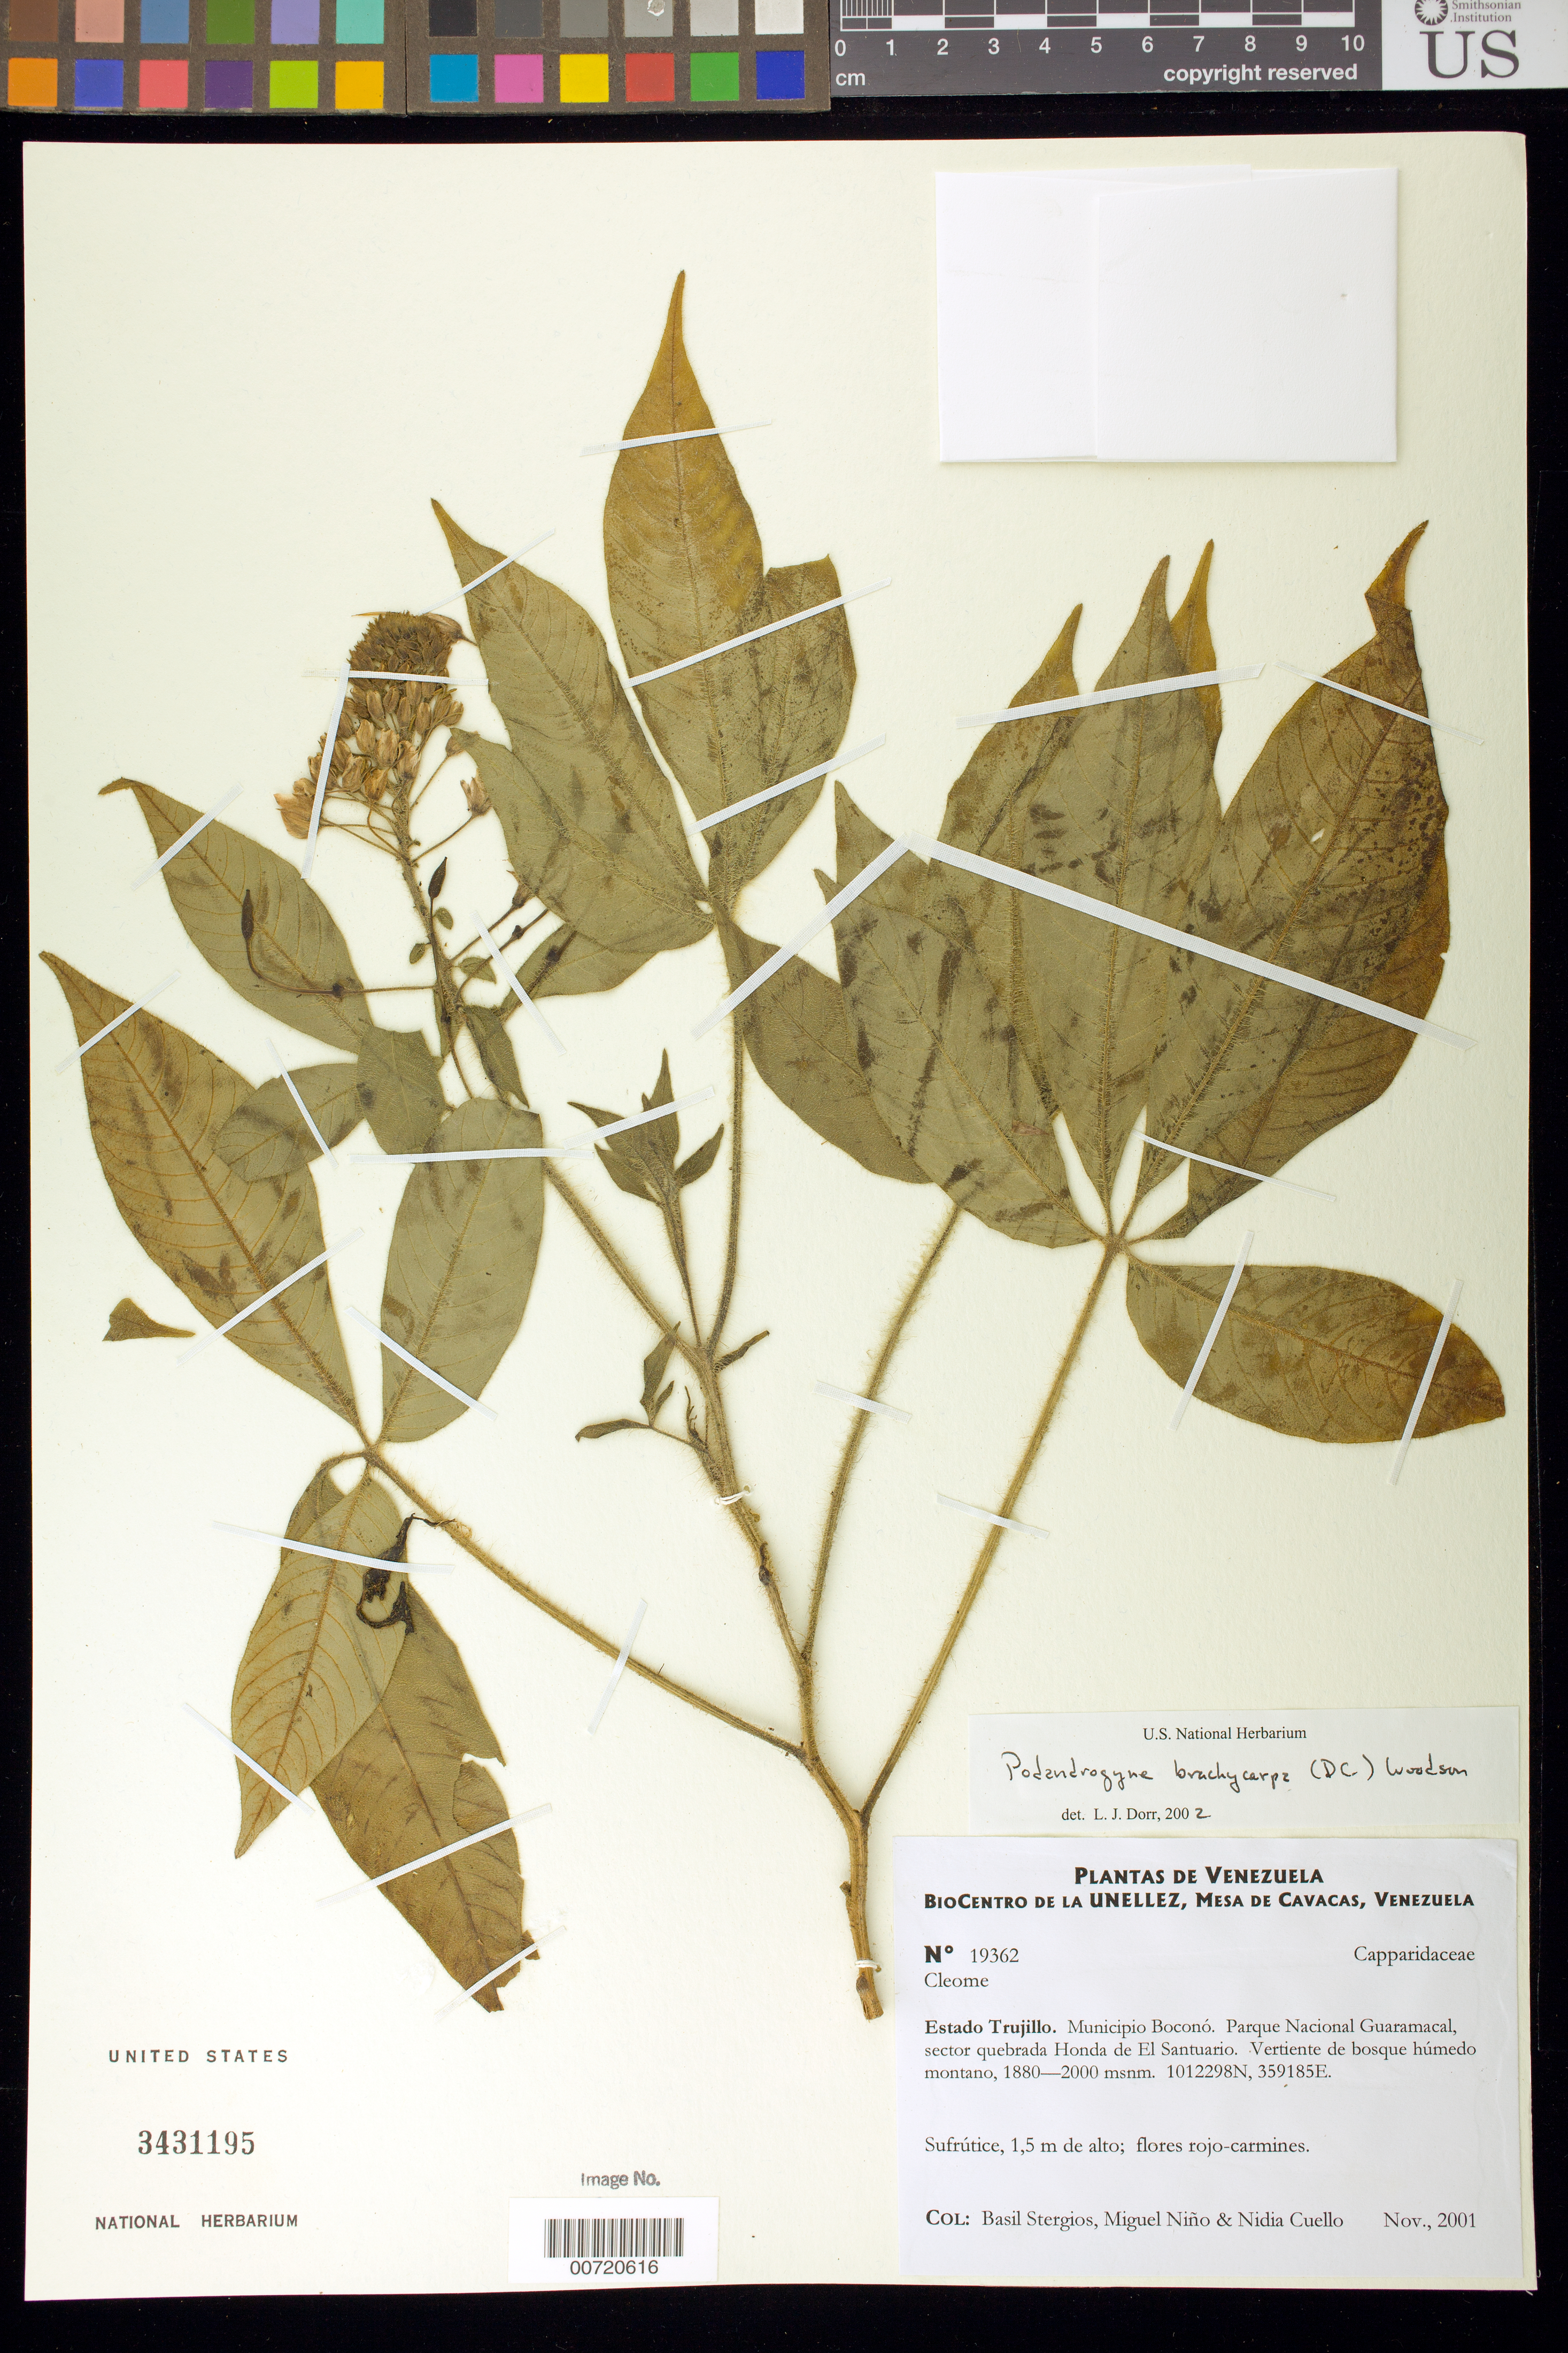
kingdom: Plantae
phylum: Tracheophyta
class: Magnoliopsida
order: Brassicales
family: Cleomaceae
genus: Podandrogyne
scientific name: Podandrogyne brachycarpa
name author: (DC.) Woodson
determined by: Dorr, L. J., (BOT), Smithsonian Institution - National Museum of Natural History (UNITED STATES)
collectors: B. G. Stergios, S. M. Niño & N. L. Cuello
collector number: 19362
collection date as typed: Nov 2001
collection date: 2001-11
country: Venezuela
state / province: Trujillo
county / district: Boconó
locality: Parque Nacional Guaramacal. Sector quebrada Honda de El Santuario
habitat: Vertiente de bosque húmedo montano.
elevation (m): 1880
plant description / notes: PORT, US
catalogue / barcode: US 3431195